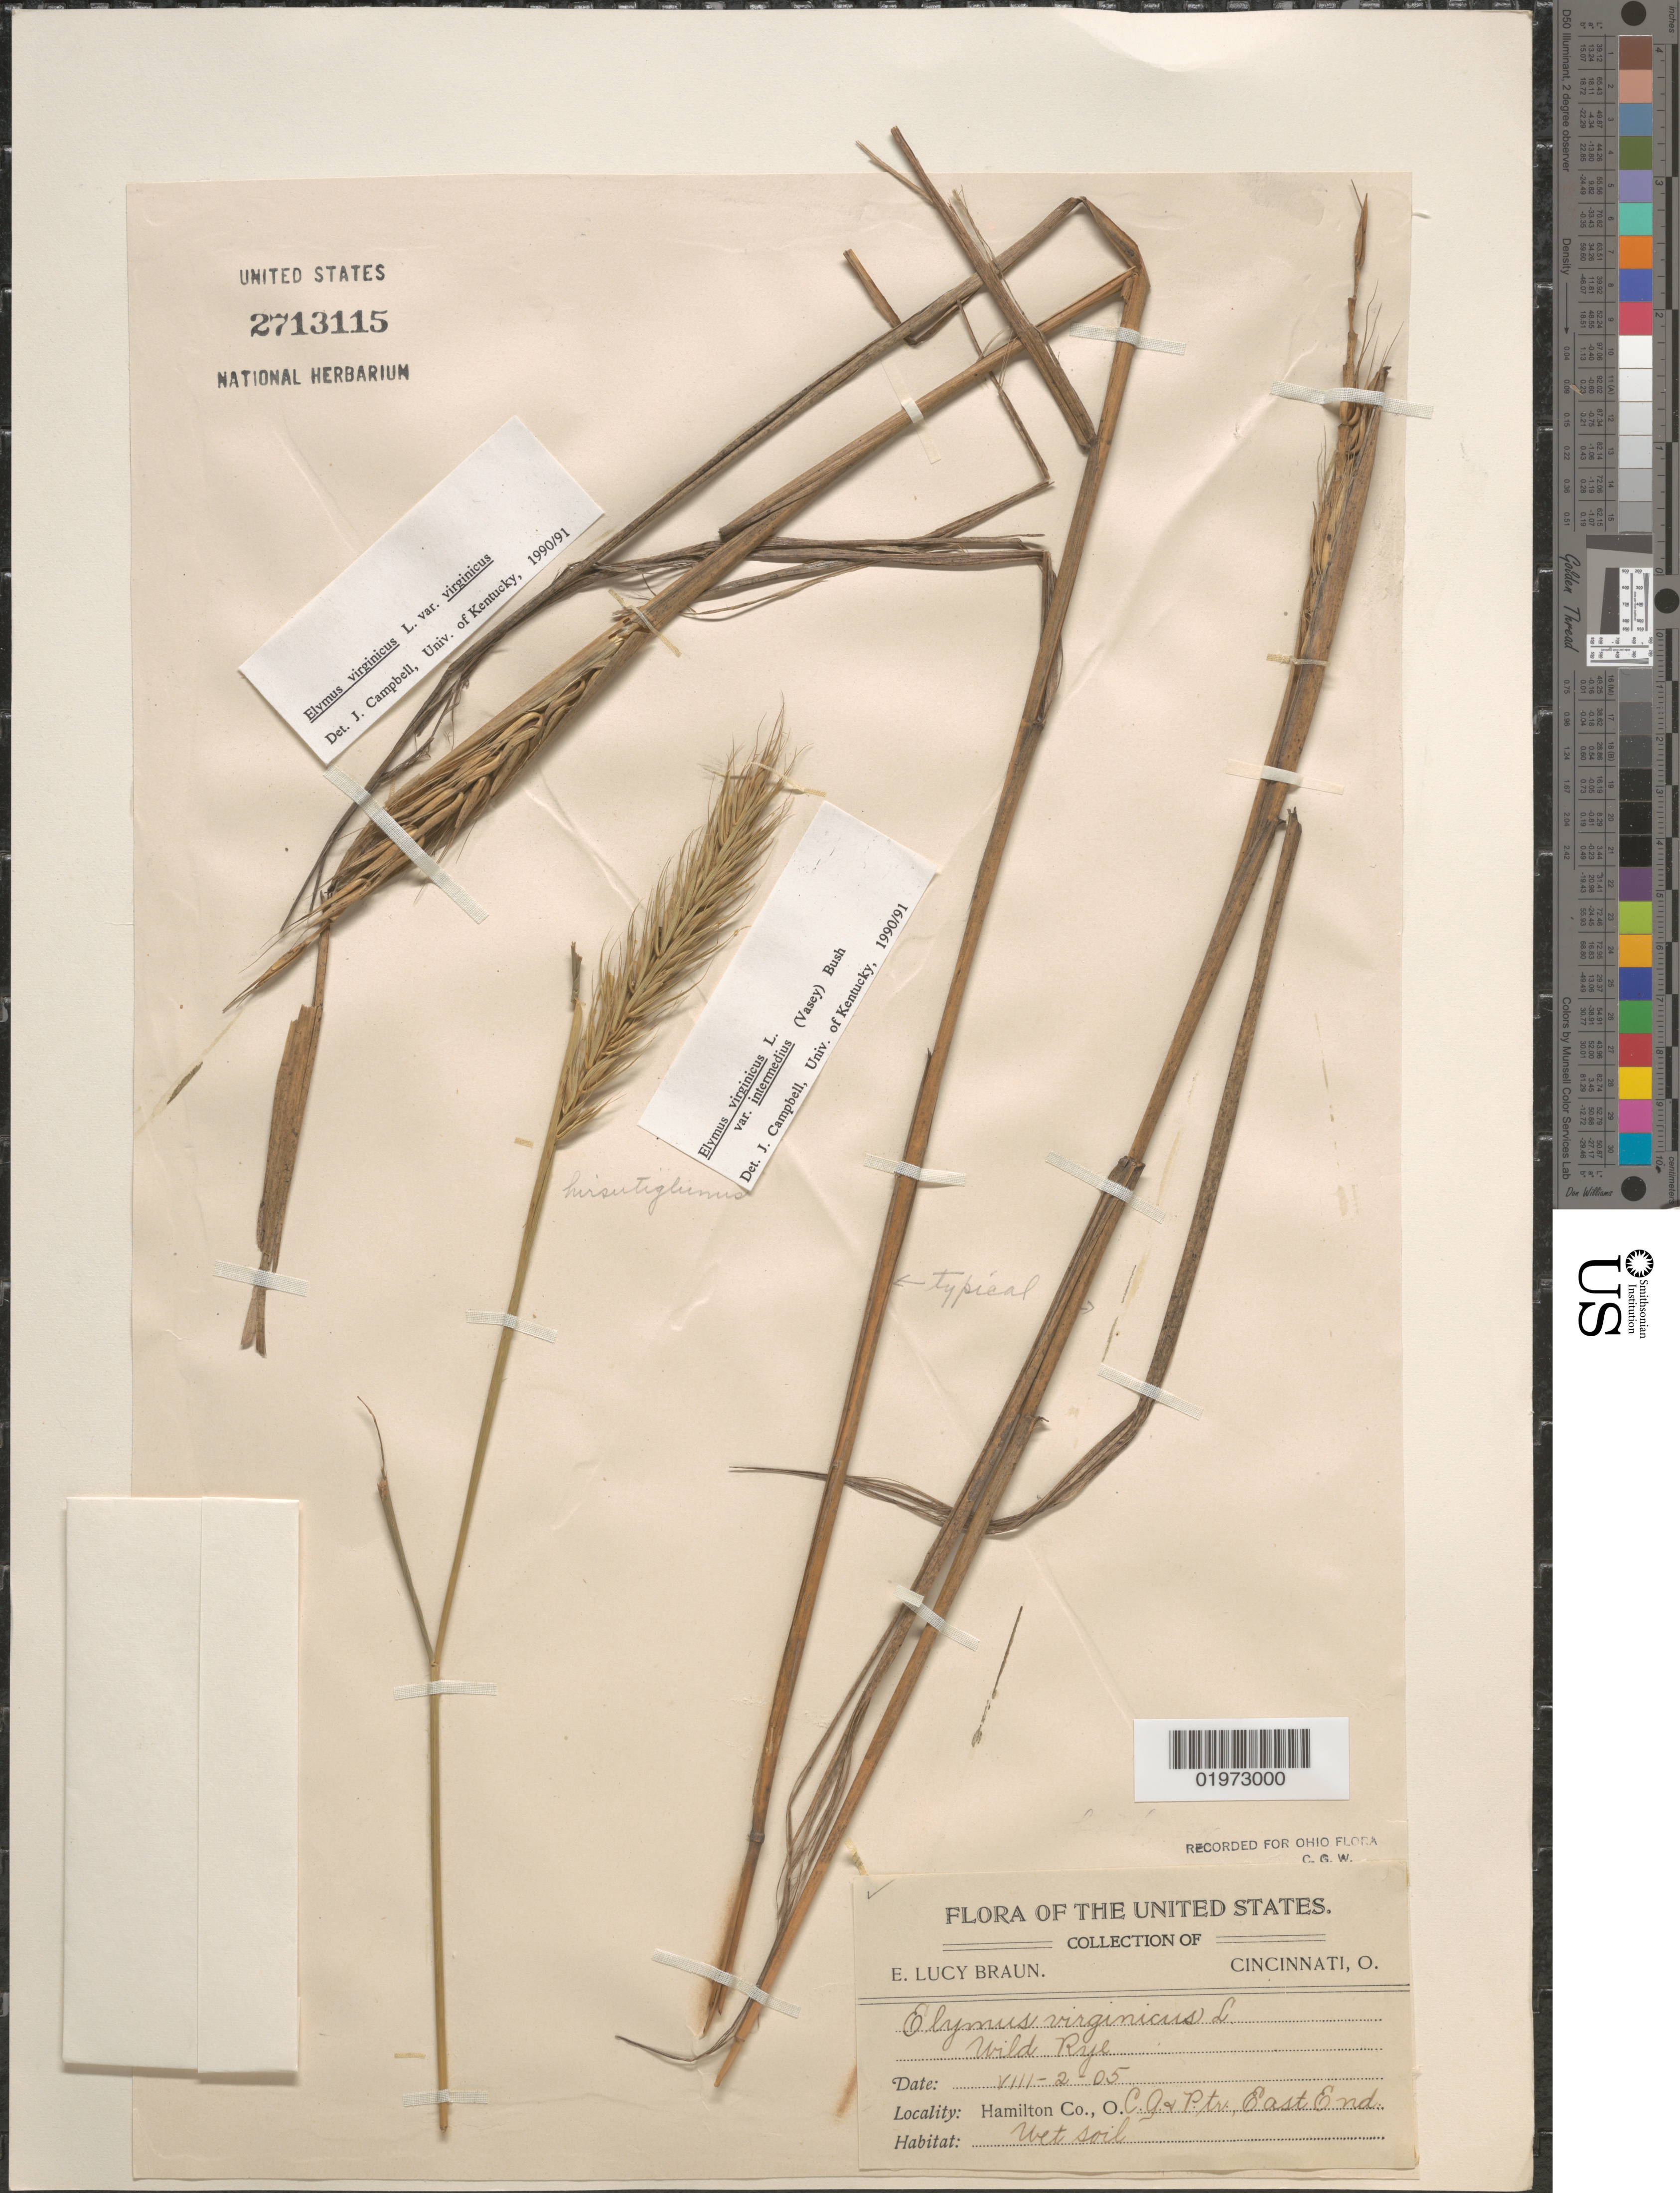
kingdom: Plantae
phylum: Tracheophyta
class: Liliopsida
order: Poales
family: Poaceae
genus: Elymus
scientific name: Elymus virginicus var. intermedius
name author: L.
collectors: E. L. Braun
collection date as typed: Transcribed d/m/y: 2/8/5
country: United States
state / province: Ohio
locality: Hamilton Co., C.G. & Ptr., East End.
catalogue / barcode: US 2713115